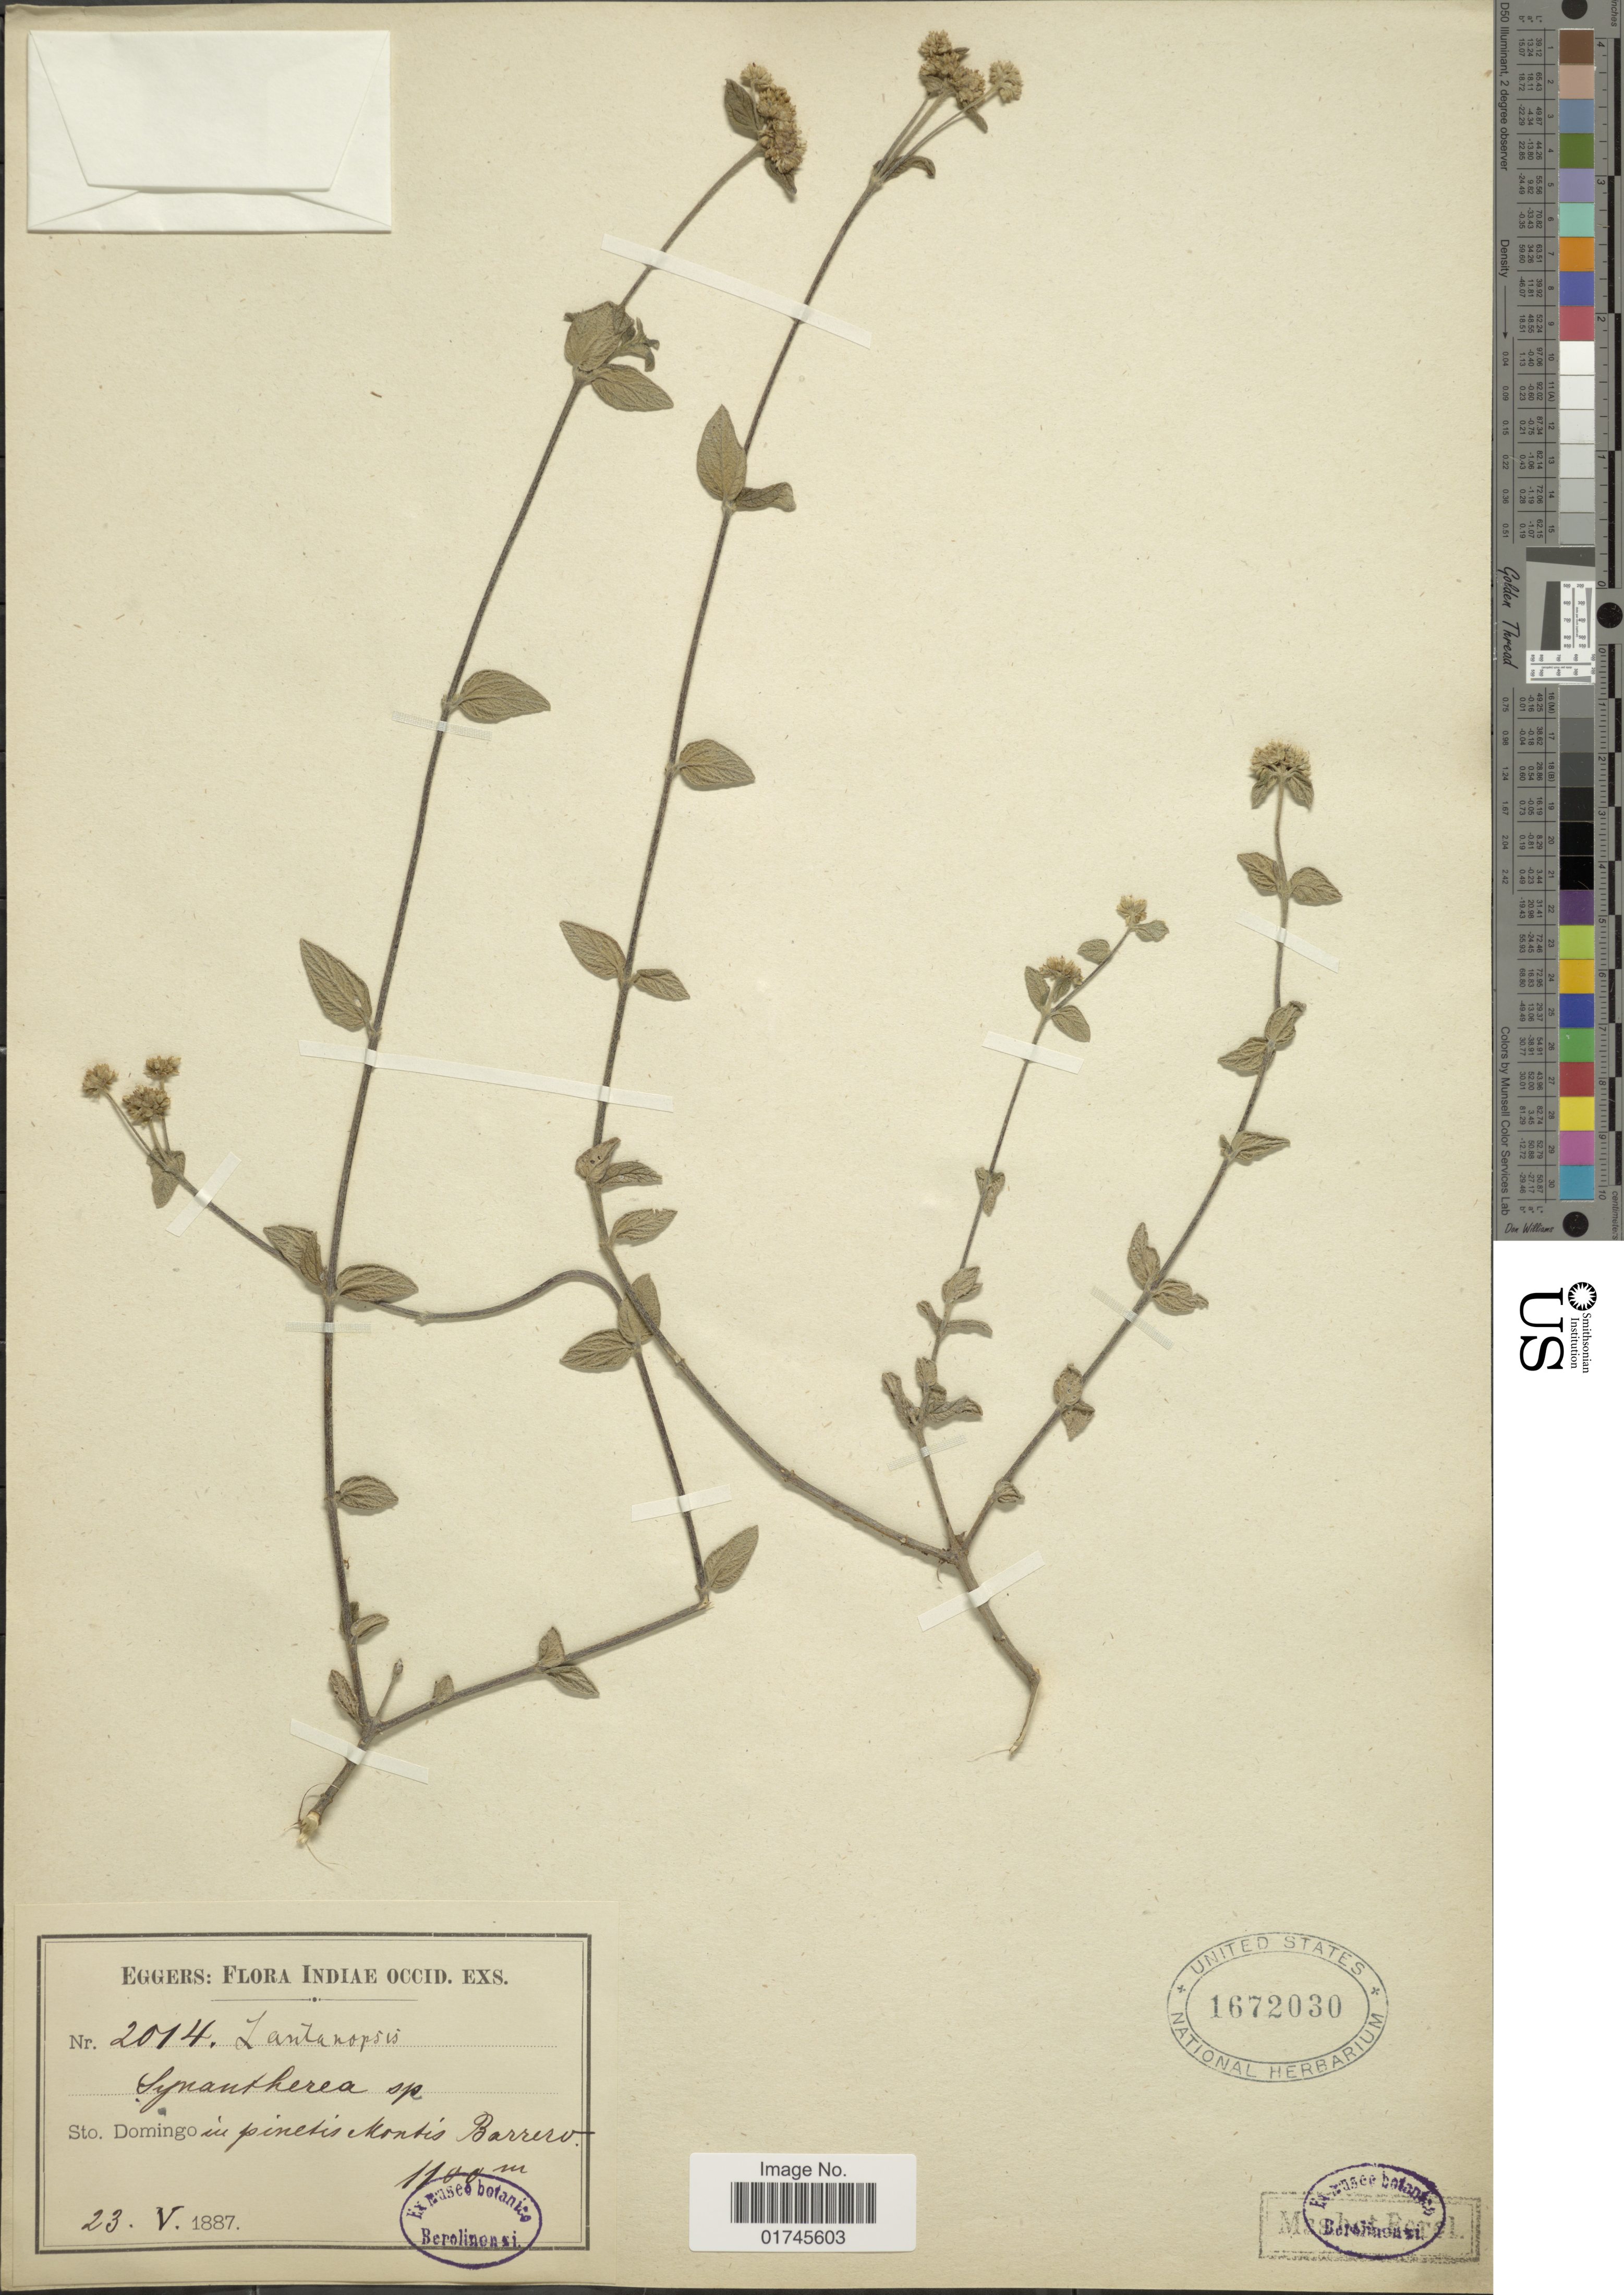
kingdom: Plantae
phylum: Tracheophyta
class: Magnoliopsida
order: Asterales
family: Asteraceae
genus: Lantanopsis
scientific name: Lantanopsis sp.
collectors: -. Eggers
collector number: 2014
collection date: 1887-05-23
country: Ecuador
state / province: Tsáchilas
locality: Sto Domingo in pinetis Montis Barrero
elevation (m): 1100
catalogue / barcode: US 1672030